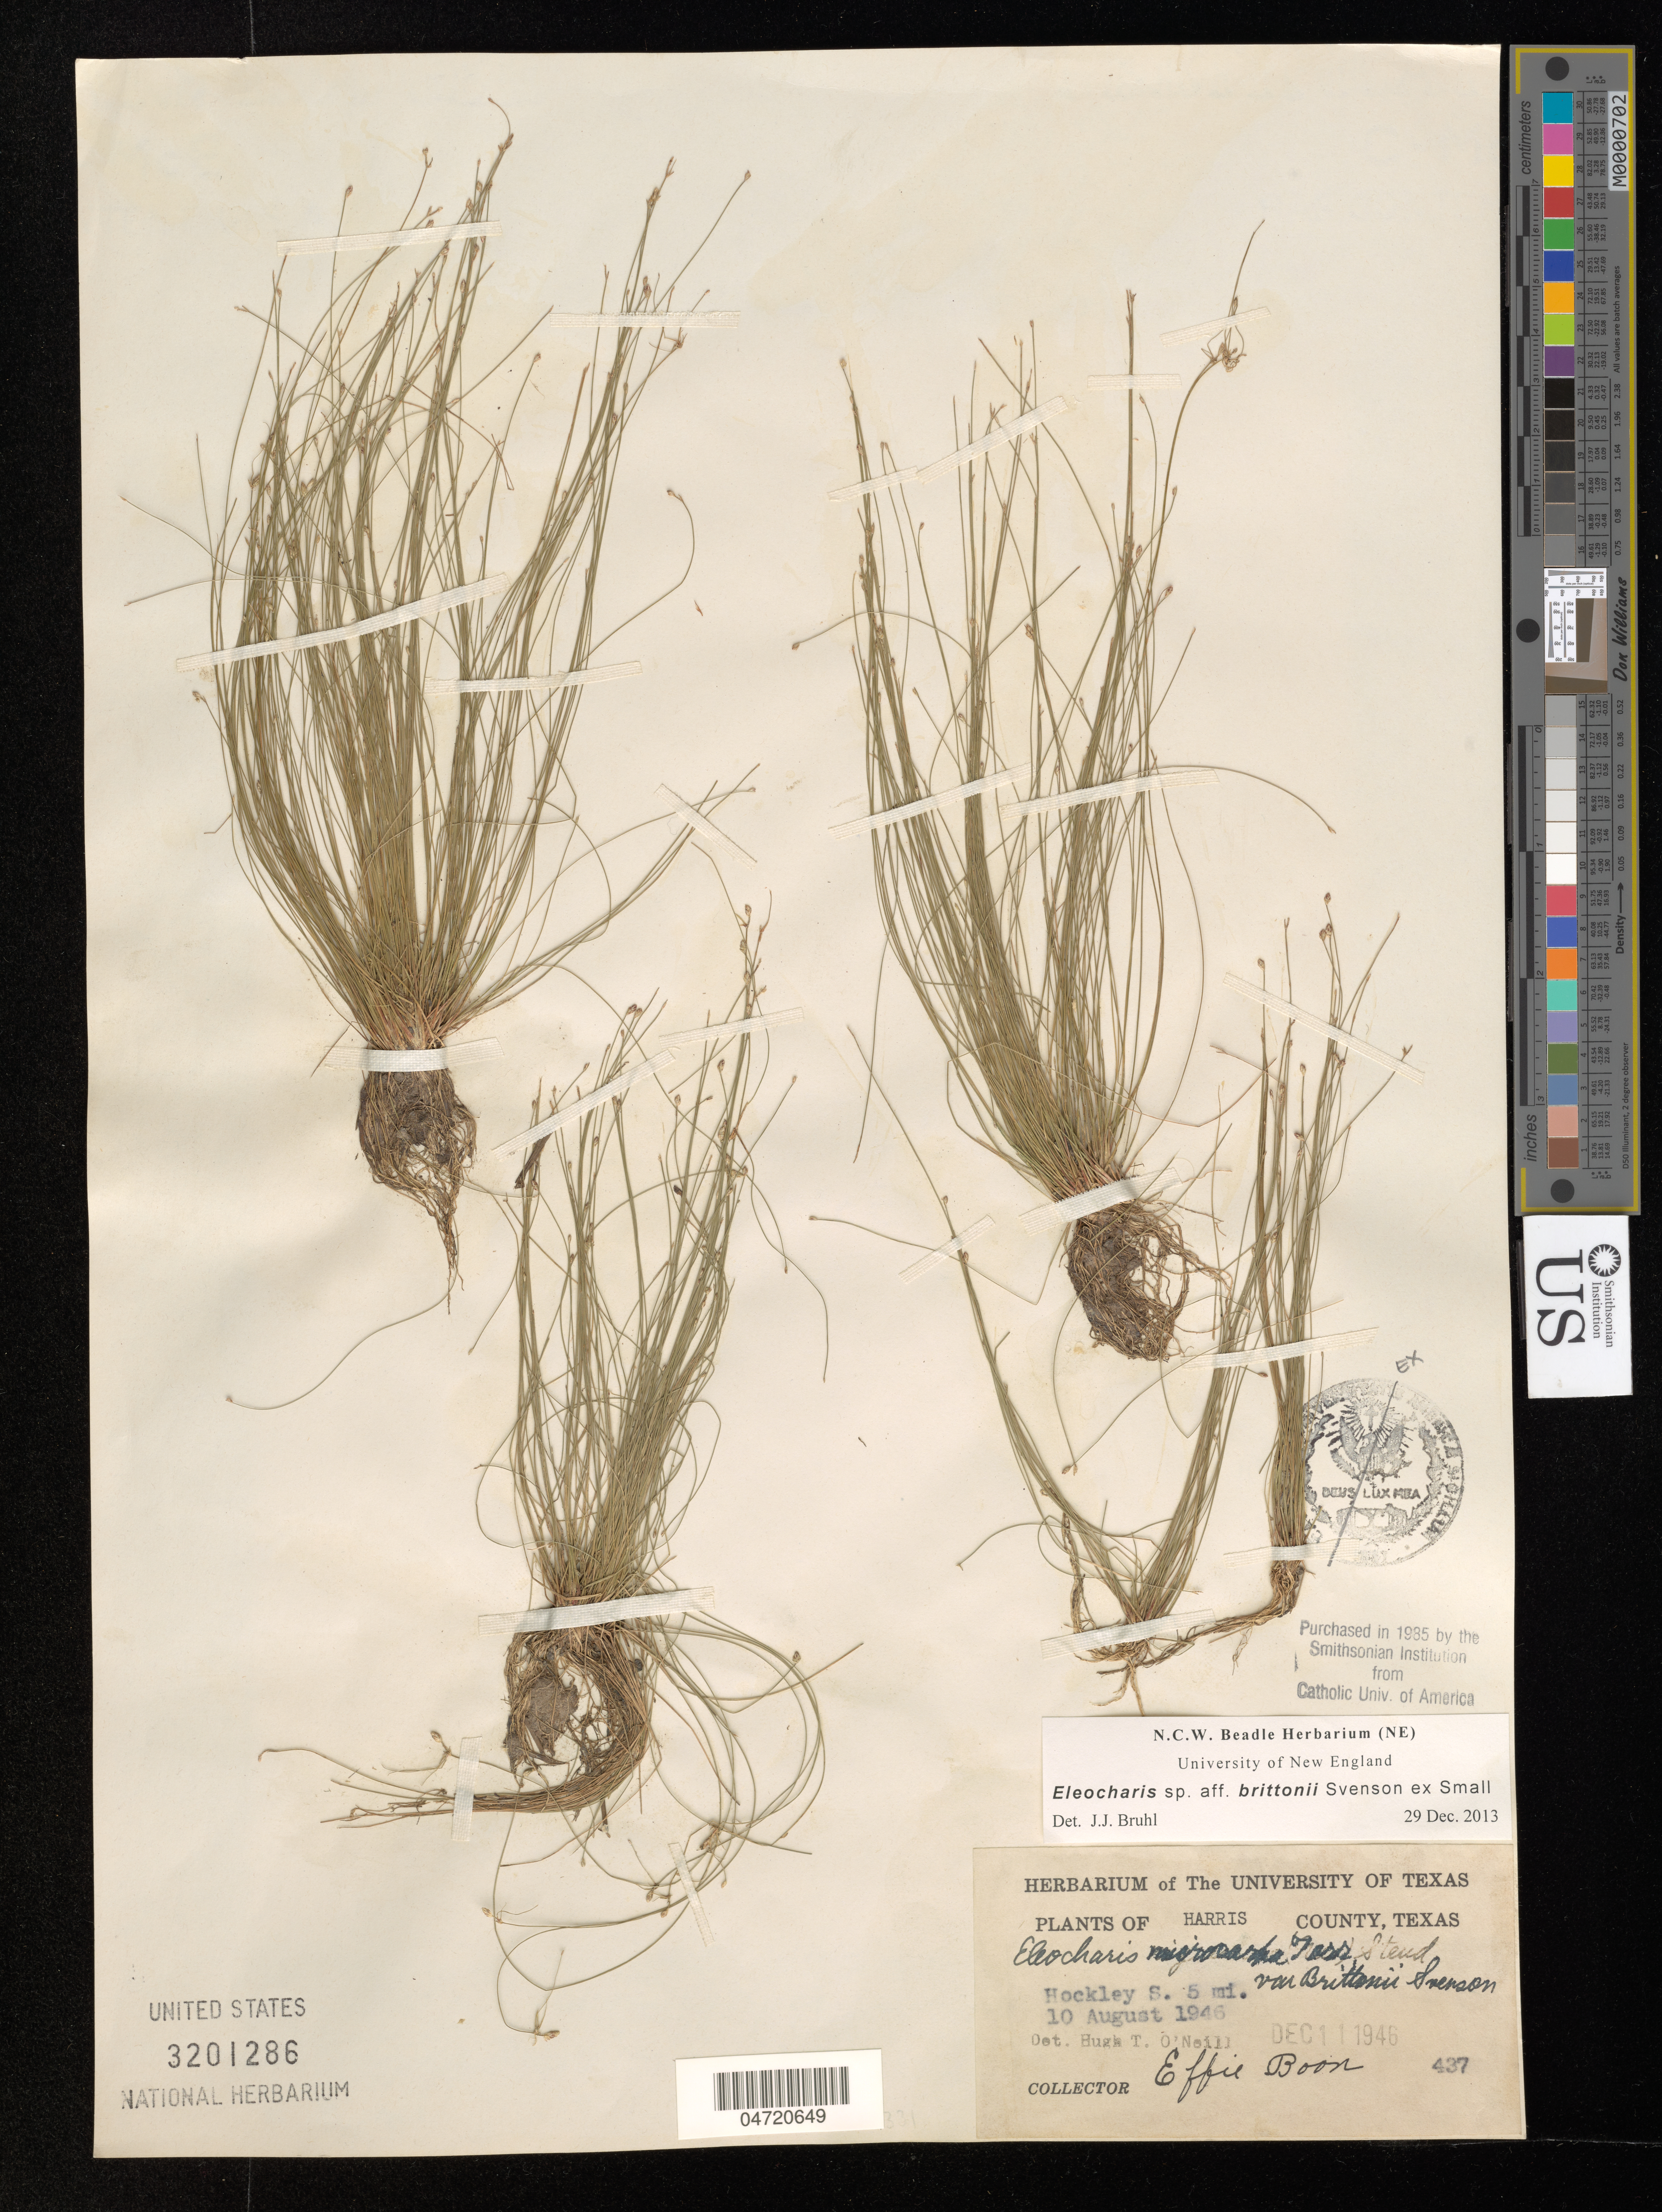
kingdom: Plantae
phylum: Tracheophyta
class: Liliopsida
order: Poales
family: Cyperaceae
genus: Eleocharis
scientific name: Eleocharis brittonii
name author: Svenson ex Small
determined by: Bruhl, J. J., (NE), University of New England (AUSTRALIA)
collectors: E. Boon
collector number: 437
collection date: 1946-08-10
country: United States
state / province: Texas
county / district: Harris County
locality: Hockley S. 5 mi.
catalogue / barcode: US 3201286